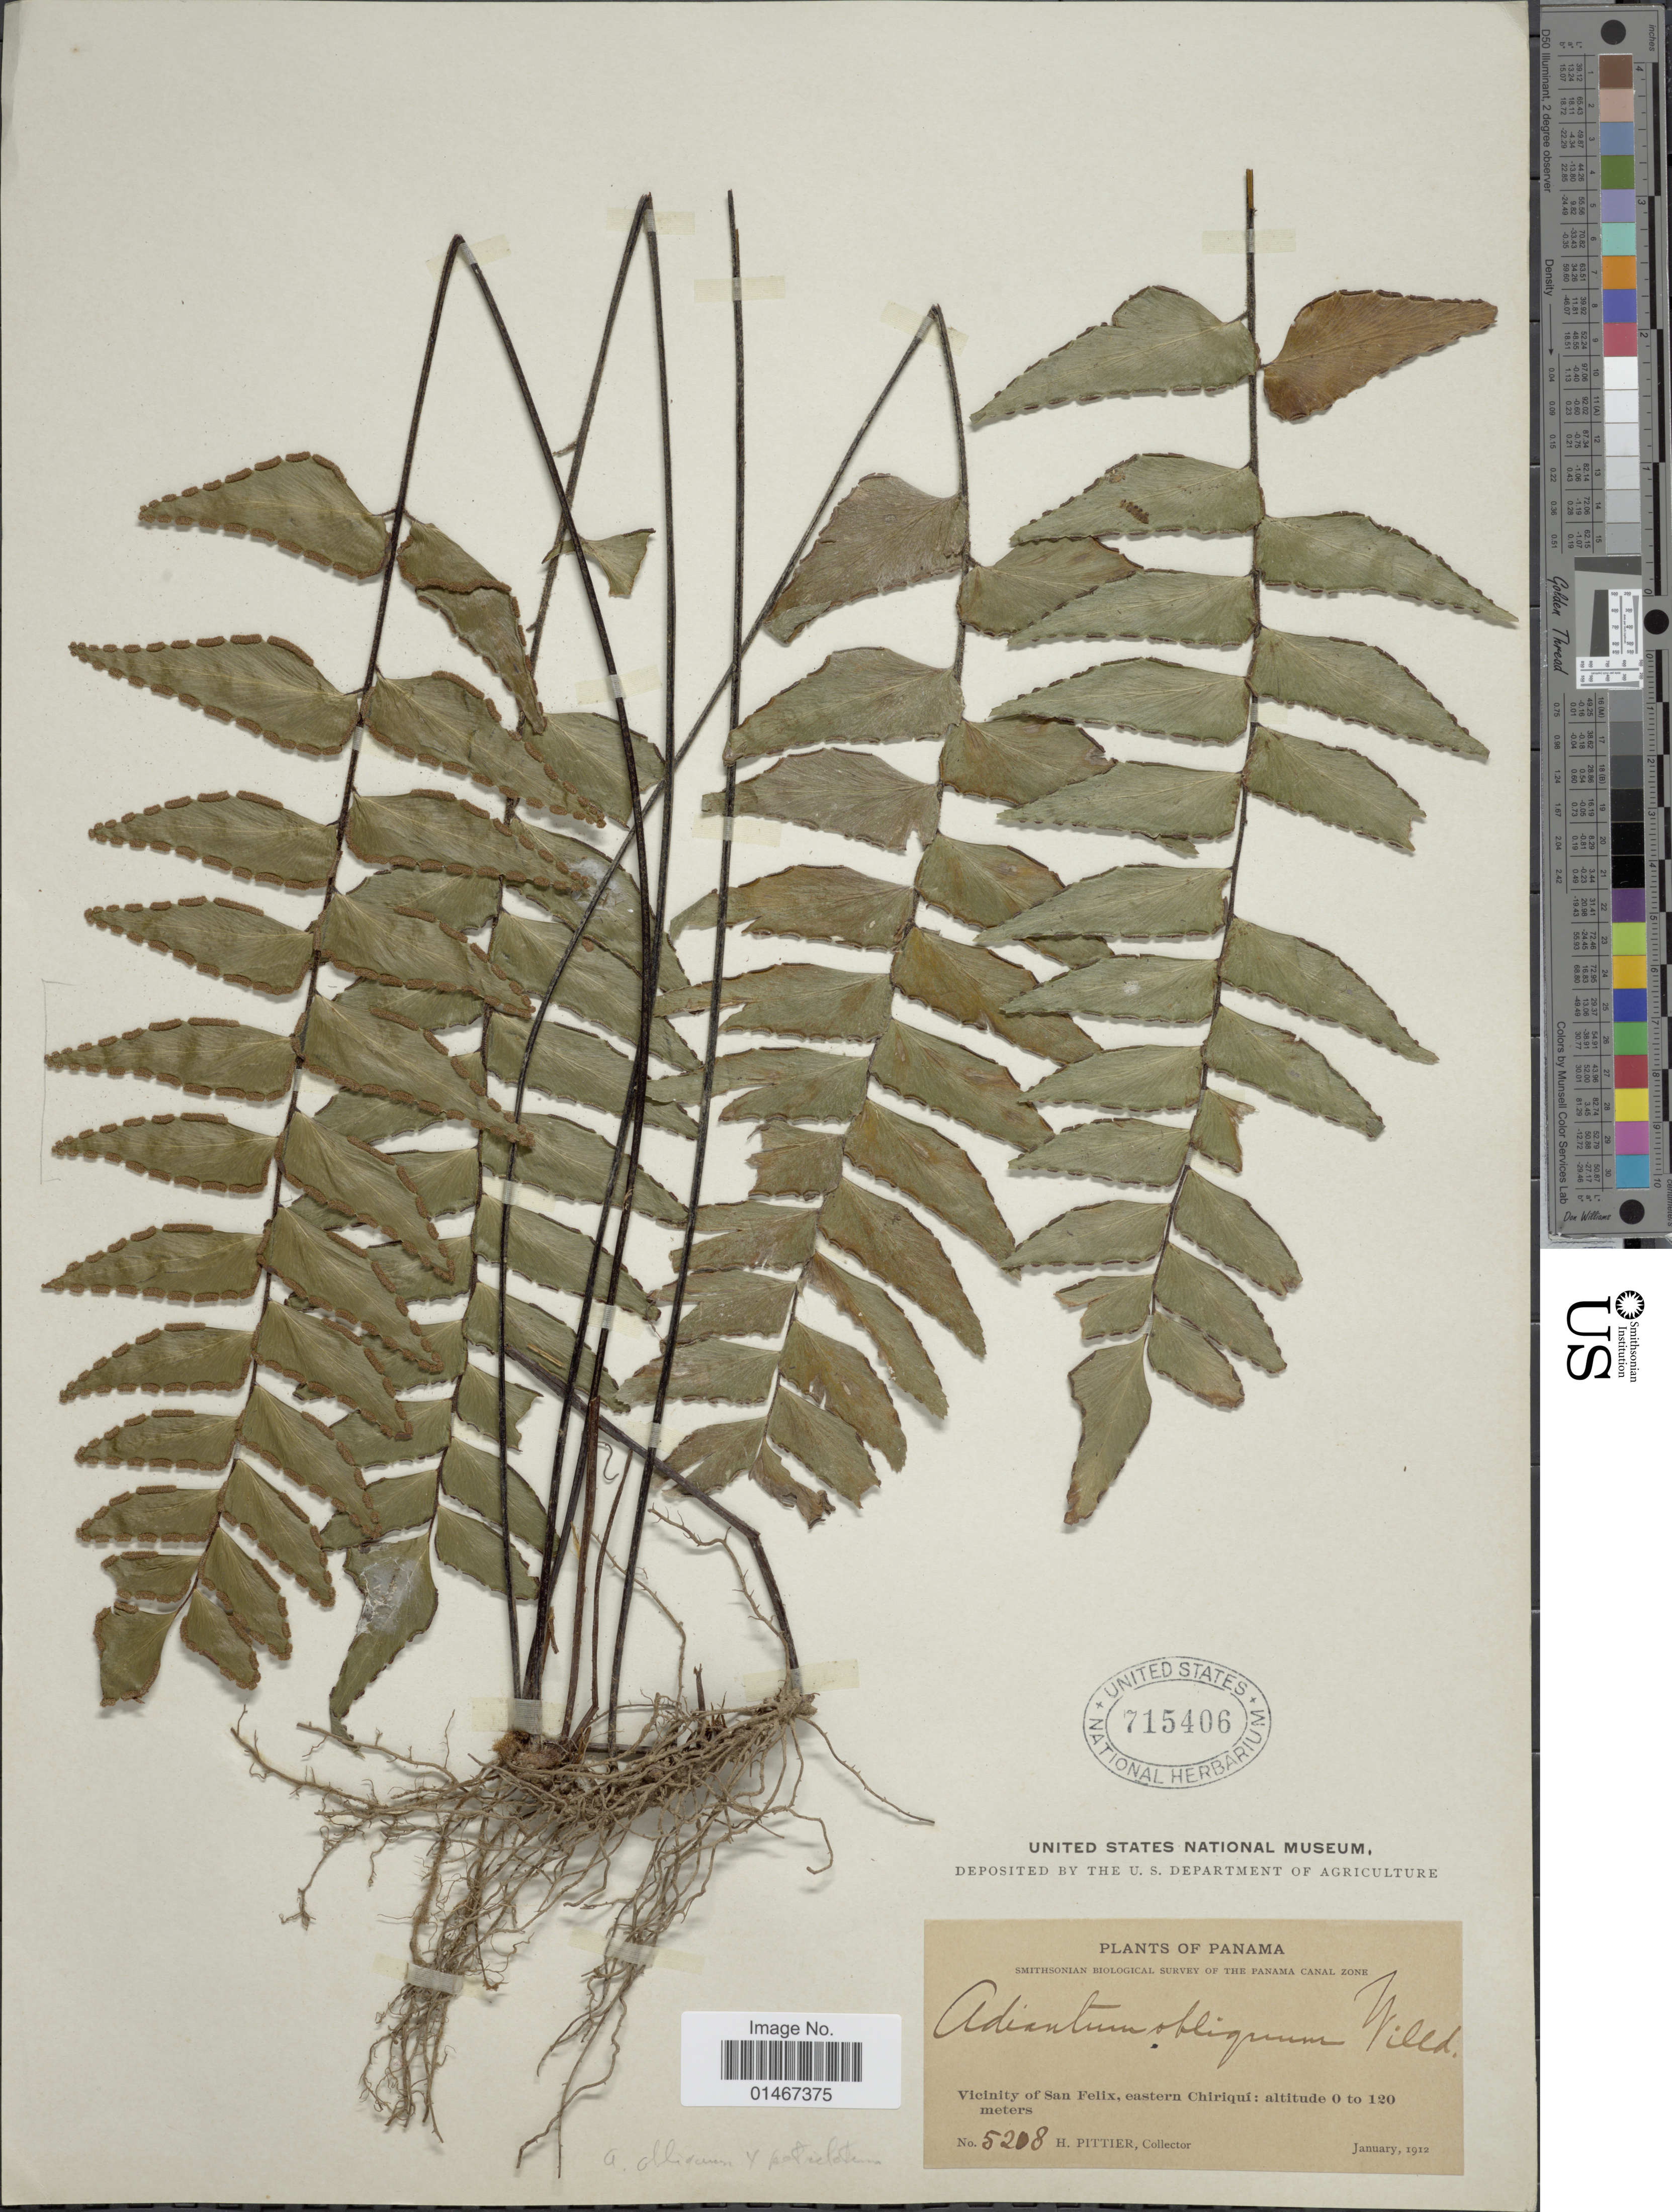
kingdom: Plantae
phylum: Tracheophyta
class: Polypodiopsida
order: Polypodiales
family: Pteridaceae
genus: Adiantum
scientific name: Adiantum obliquum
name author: Willd.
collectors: H. F. Pittier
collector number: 5208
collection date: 1912-01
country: Panama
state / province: Chiriqui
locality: Vicinity of San Felix, eastern Chiriqui.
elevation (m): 0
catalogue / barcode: US 715406